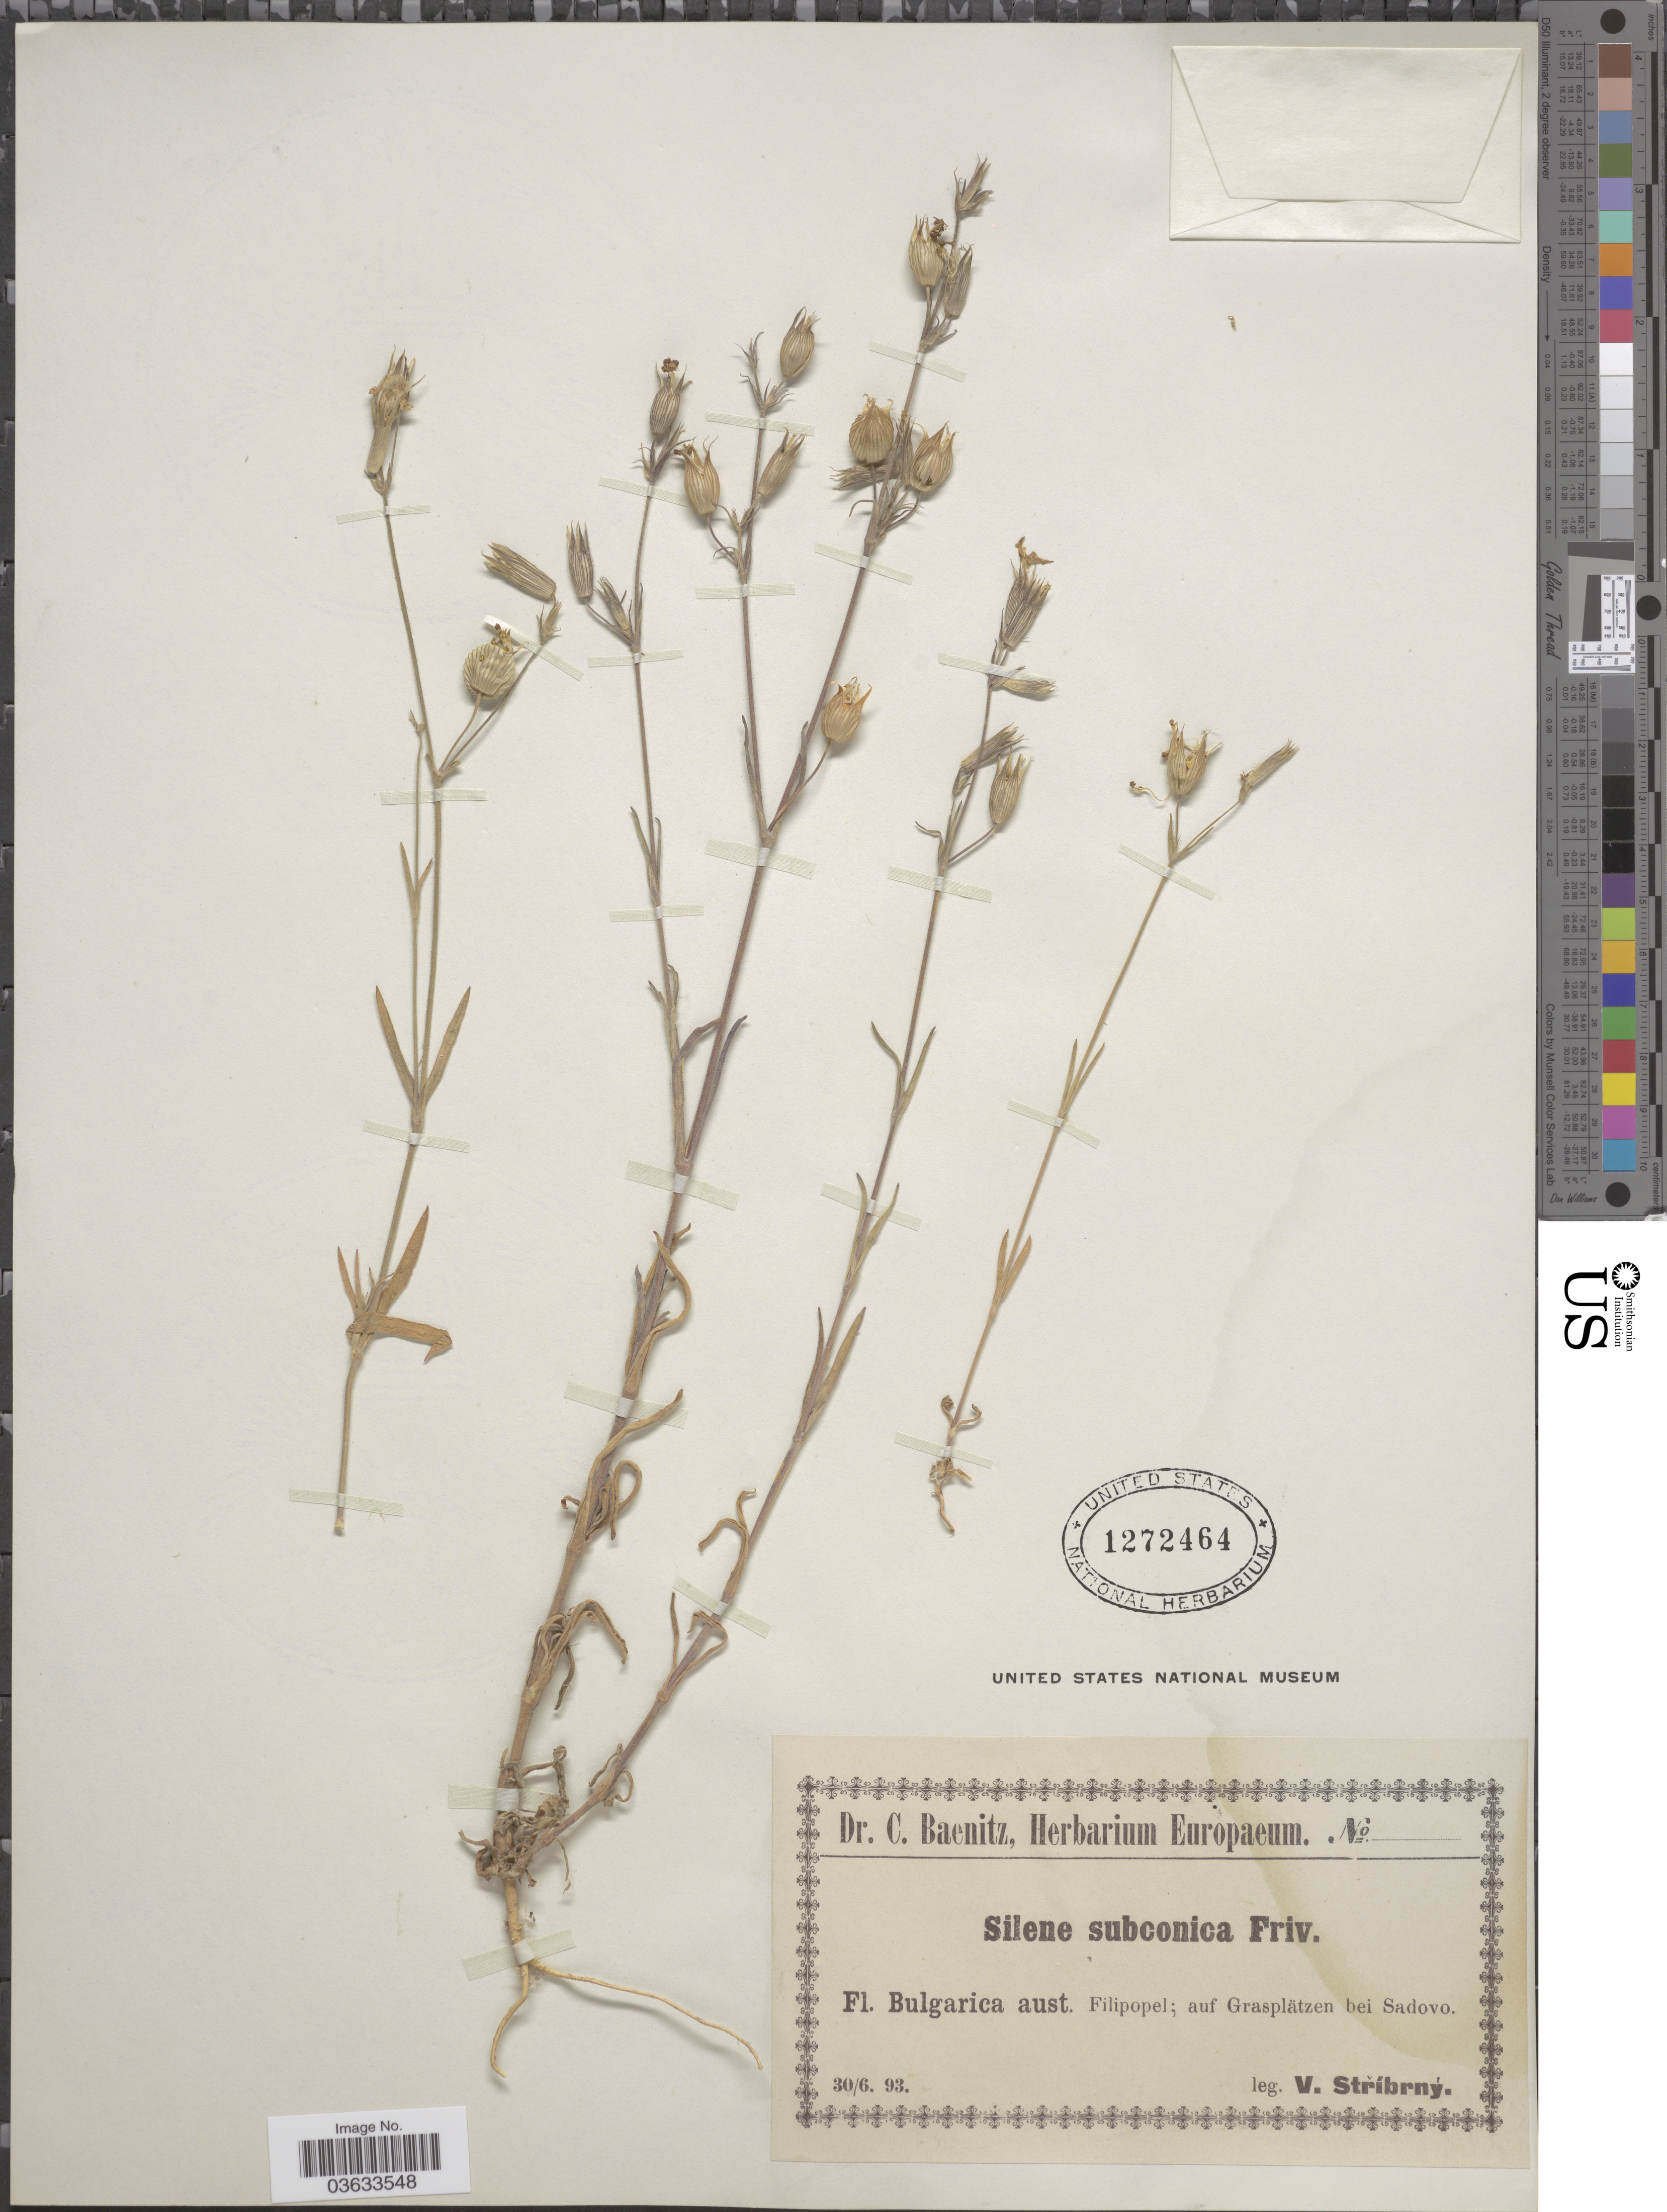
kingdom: Plantae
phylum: Tracheophyta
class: Magnoliopsida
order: Caryophyllales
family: Caryophyllaceae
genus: Silene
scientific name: Silene subconica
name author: Friv.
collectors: V. Stribrny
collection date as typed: Transcribed d/m/y: 30/6/93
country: Bulgaria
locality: Bulgarica aust. Filipopel; auf Grasplätzen bei Sadovo.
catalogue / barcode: US 1272464